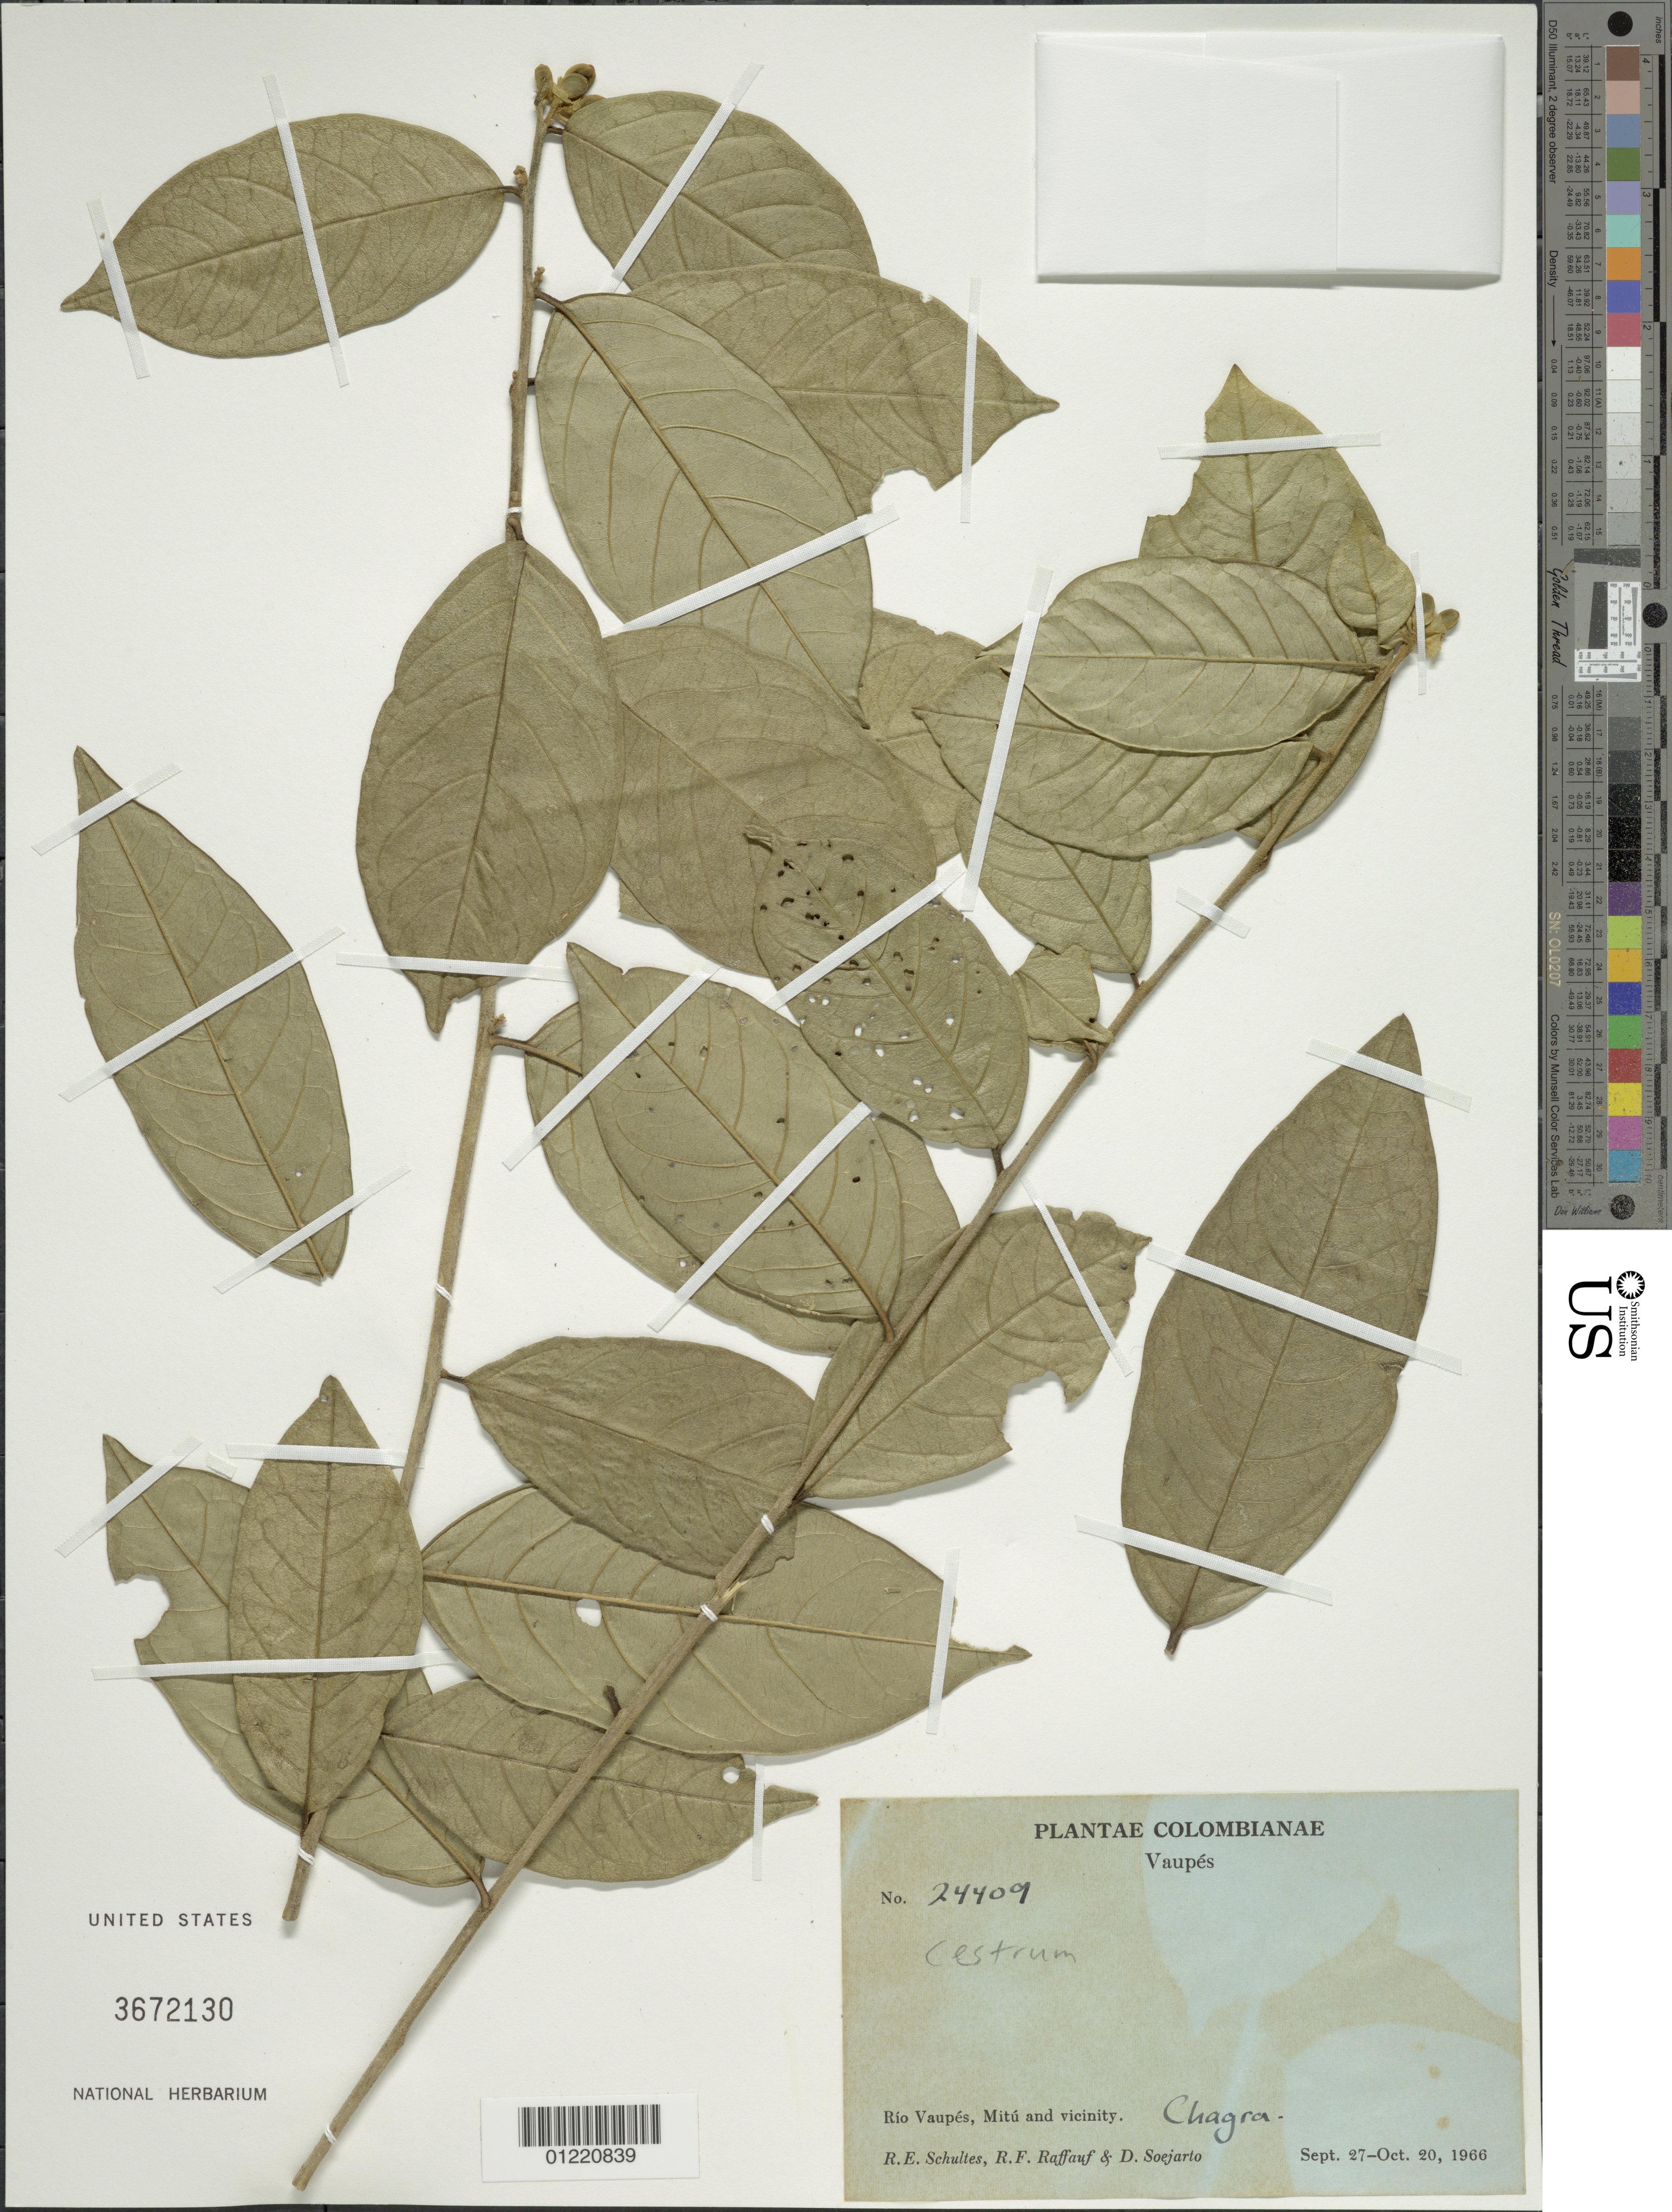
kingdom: Plantae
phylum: Tracheophyta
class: Magnoliopsida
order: Solanales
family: Solanaceae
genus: Cestrum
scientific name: Cestrum sp.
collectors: R. E. Schultes, R. Raffauf & D. Soejarto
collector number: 24409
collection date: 1966-09-27/1966-10-20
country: Colombia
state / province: Vaupés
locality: Rio Vaupés, Mitú and vicinity. Chagra.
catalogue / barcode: US 3672130